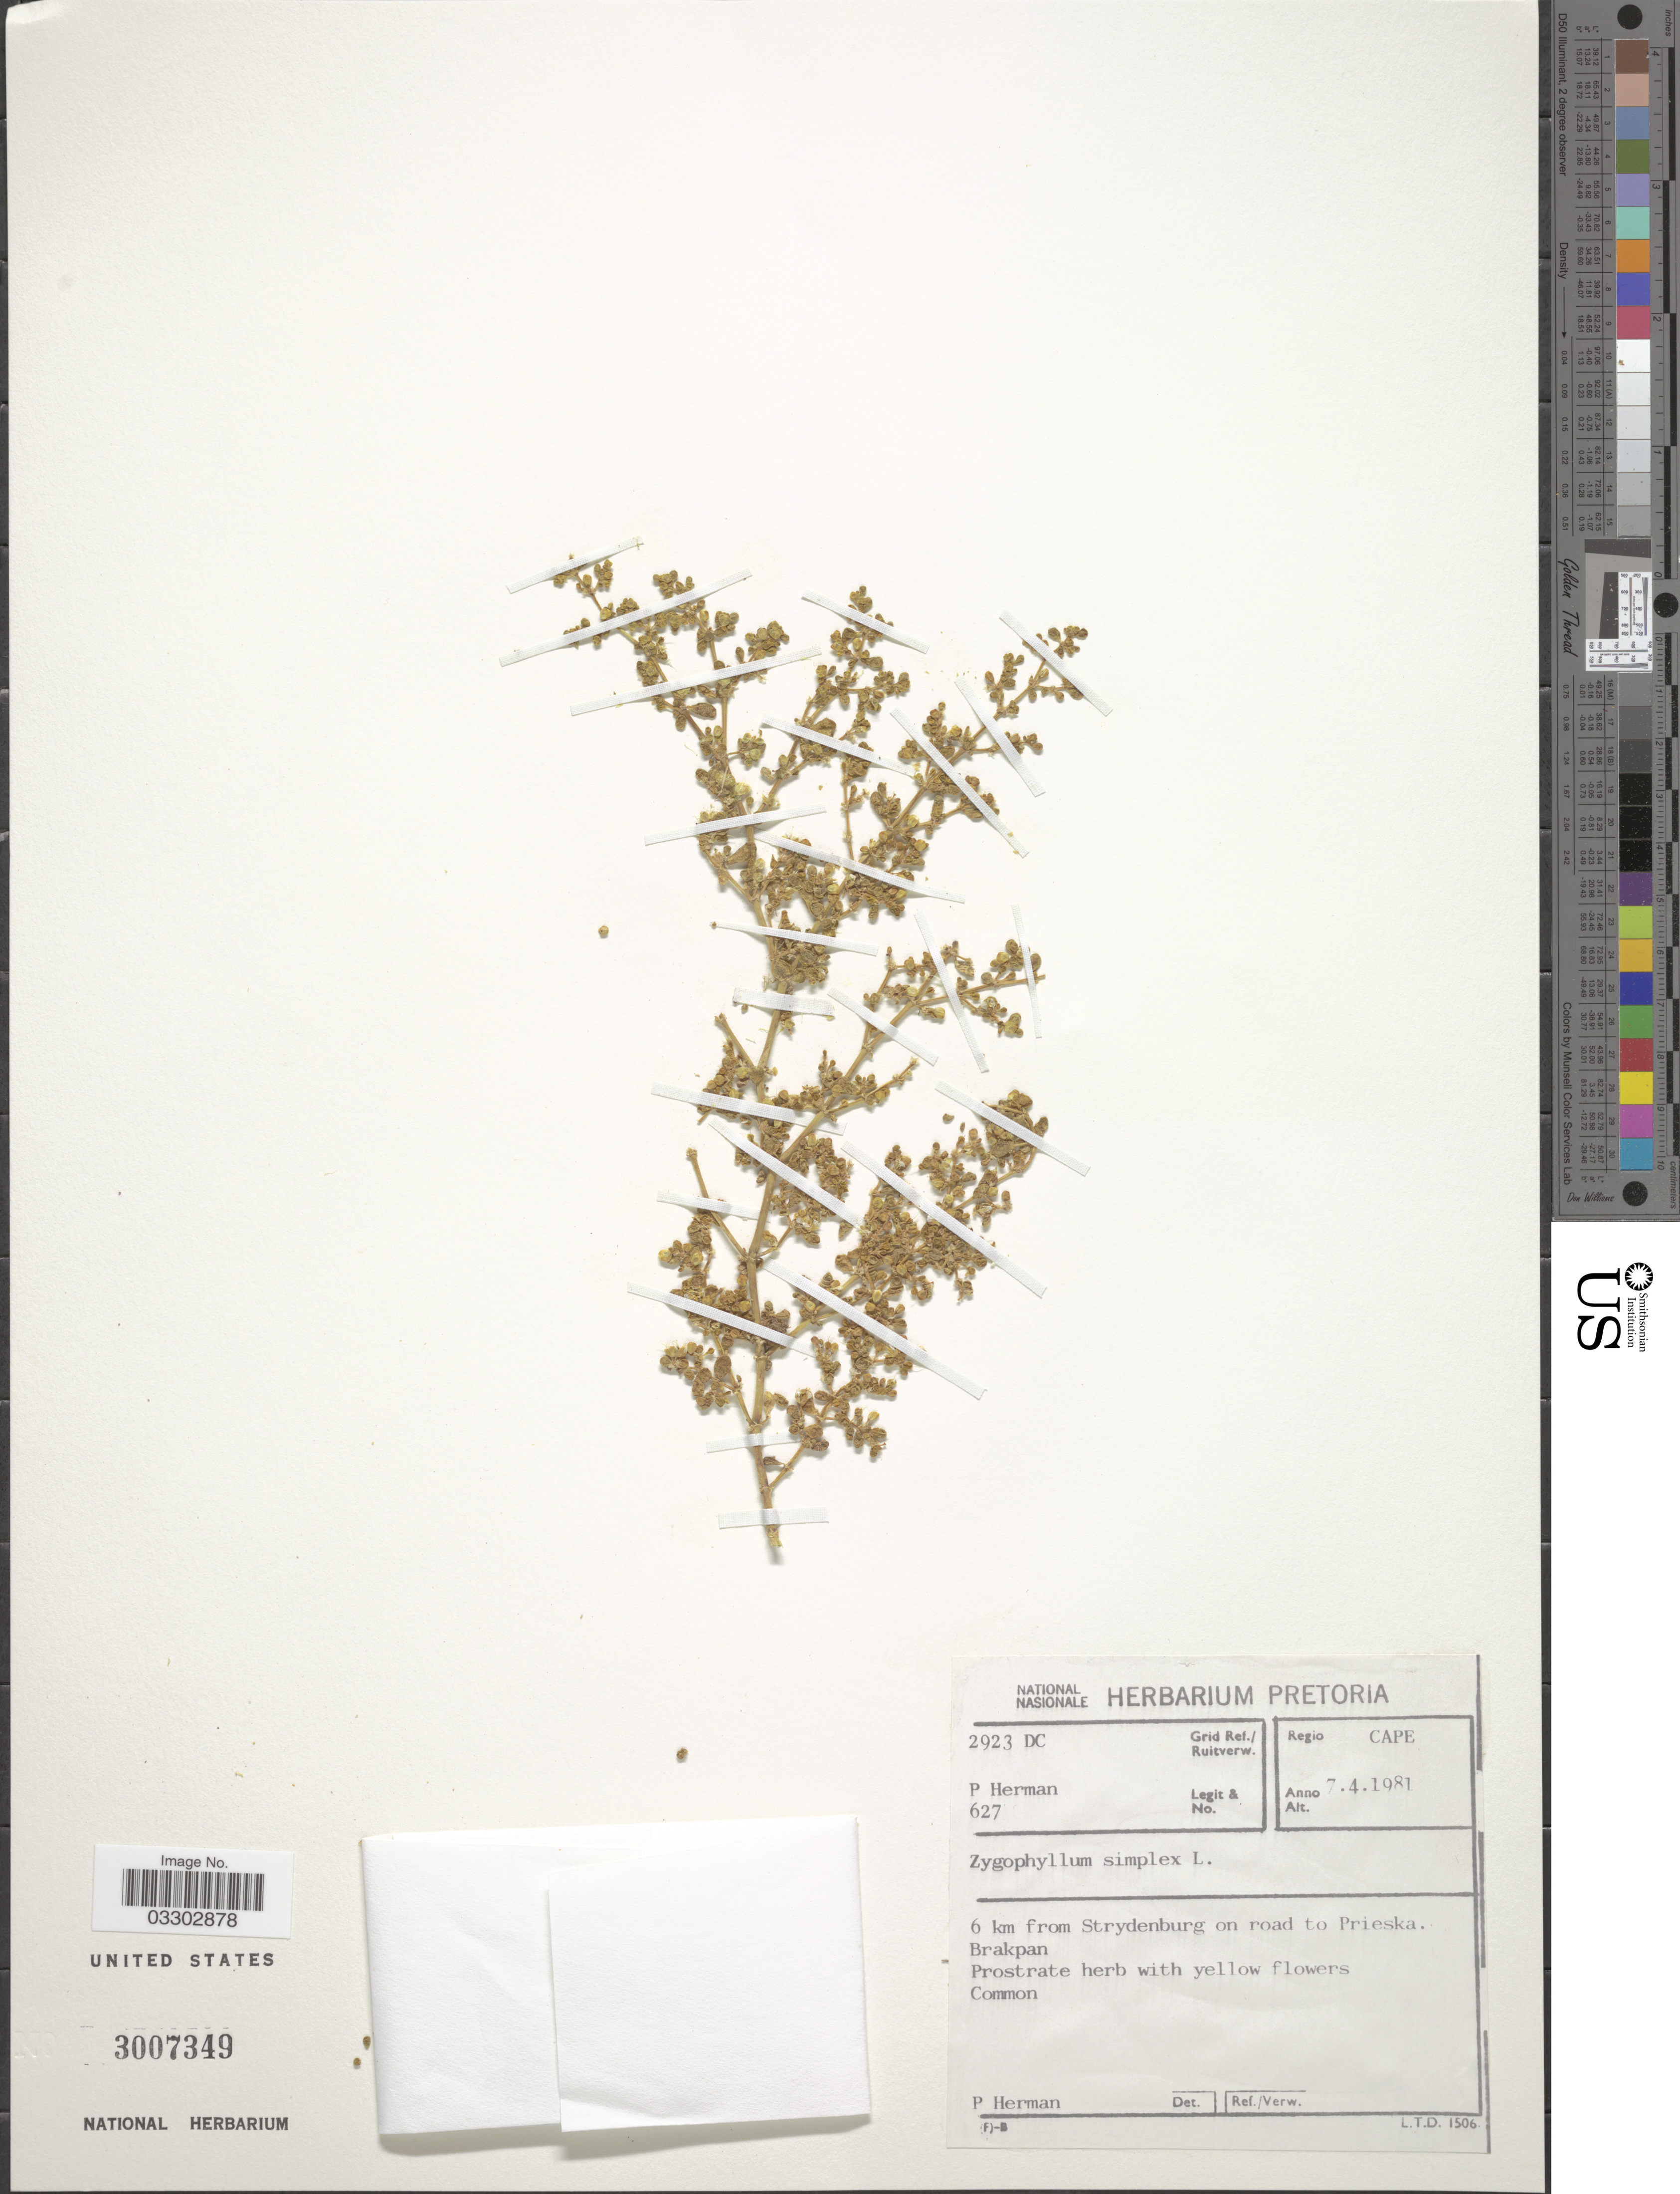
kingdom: Plantae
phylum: Tracheophyta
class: Magnoliopsida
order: Zygophyllales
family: Zygophyllaceae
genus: Zygophyllum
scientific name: Zygophyllum simplex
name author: L.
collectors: P. Herman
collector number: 627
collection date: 1981-04-07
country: South Africa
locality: Grid Ref./ Ruiterverw. 2923 DC. Regio Cape. 6 km from Strydenburg on road to Prieska. Brakpan.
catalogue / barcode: US 3007349